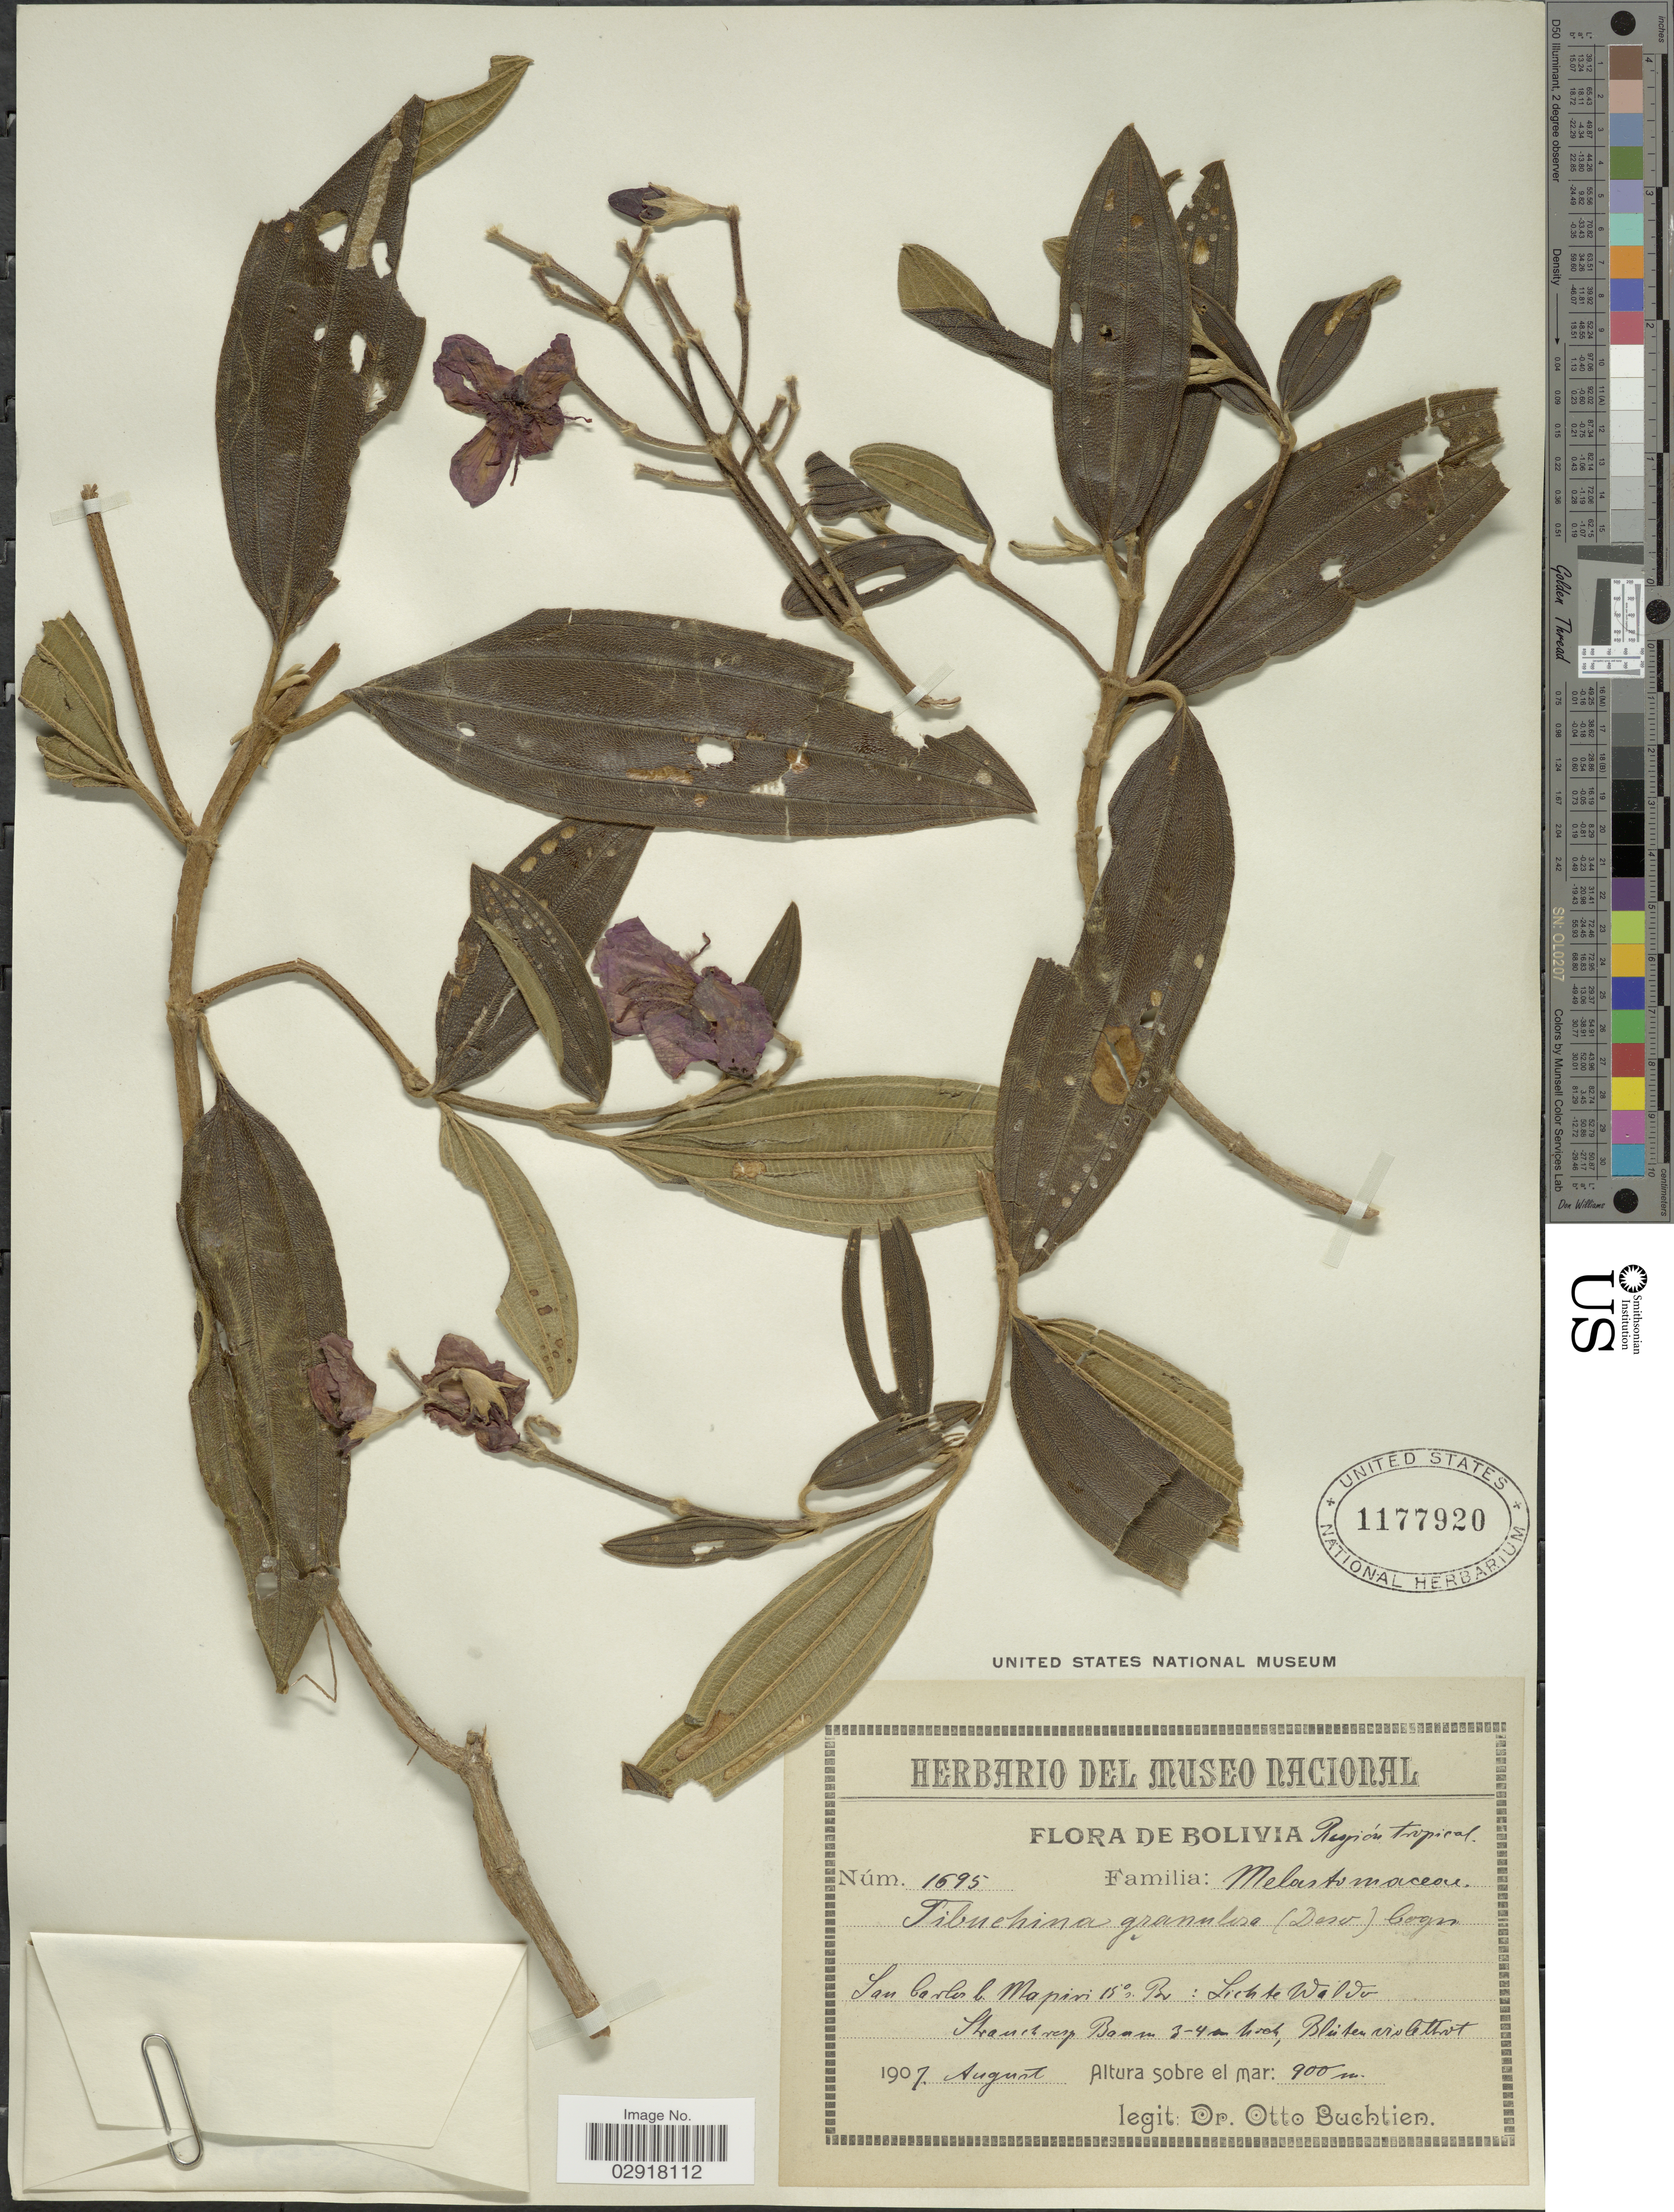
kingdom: Plantae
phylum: Tracheophyta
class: Magnoliopsida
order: Myrtales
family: Melastomataceae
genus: Pleroma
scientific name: Pleroma granulosum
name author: (Desr.) D. Don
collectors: O. Buchtien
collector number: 1695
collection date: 1907-08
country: Bolivia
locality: San Carlos b. Mapiri 15°n. Br.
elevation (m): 900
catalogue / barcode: US 1177920